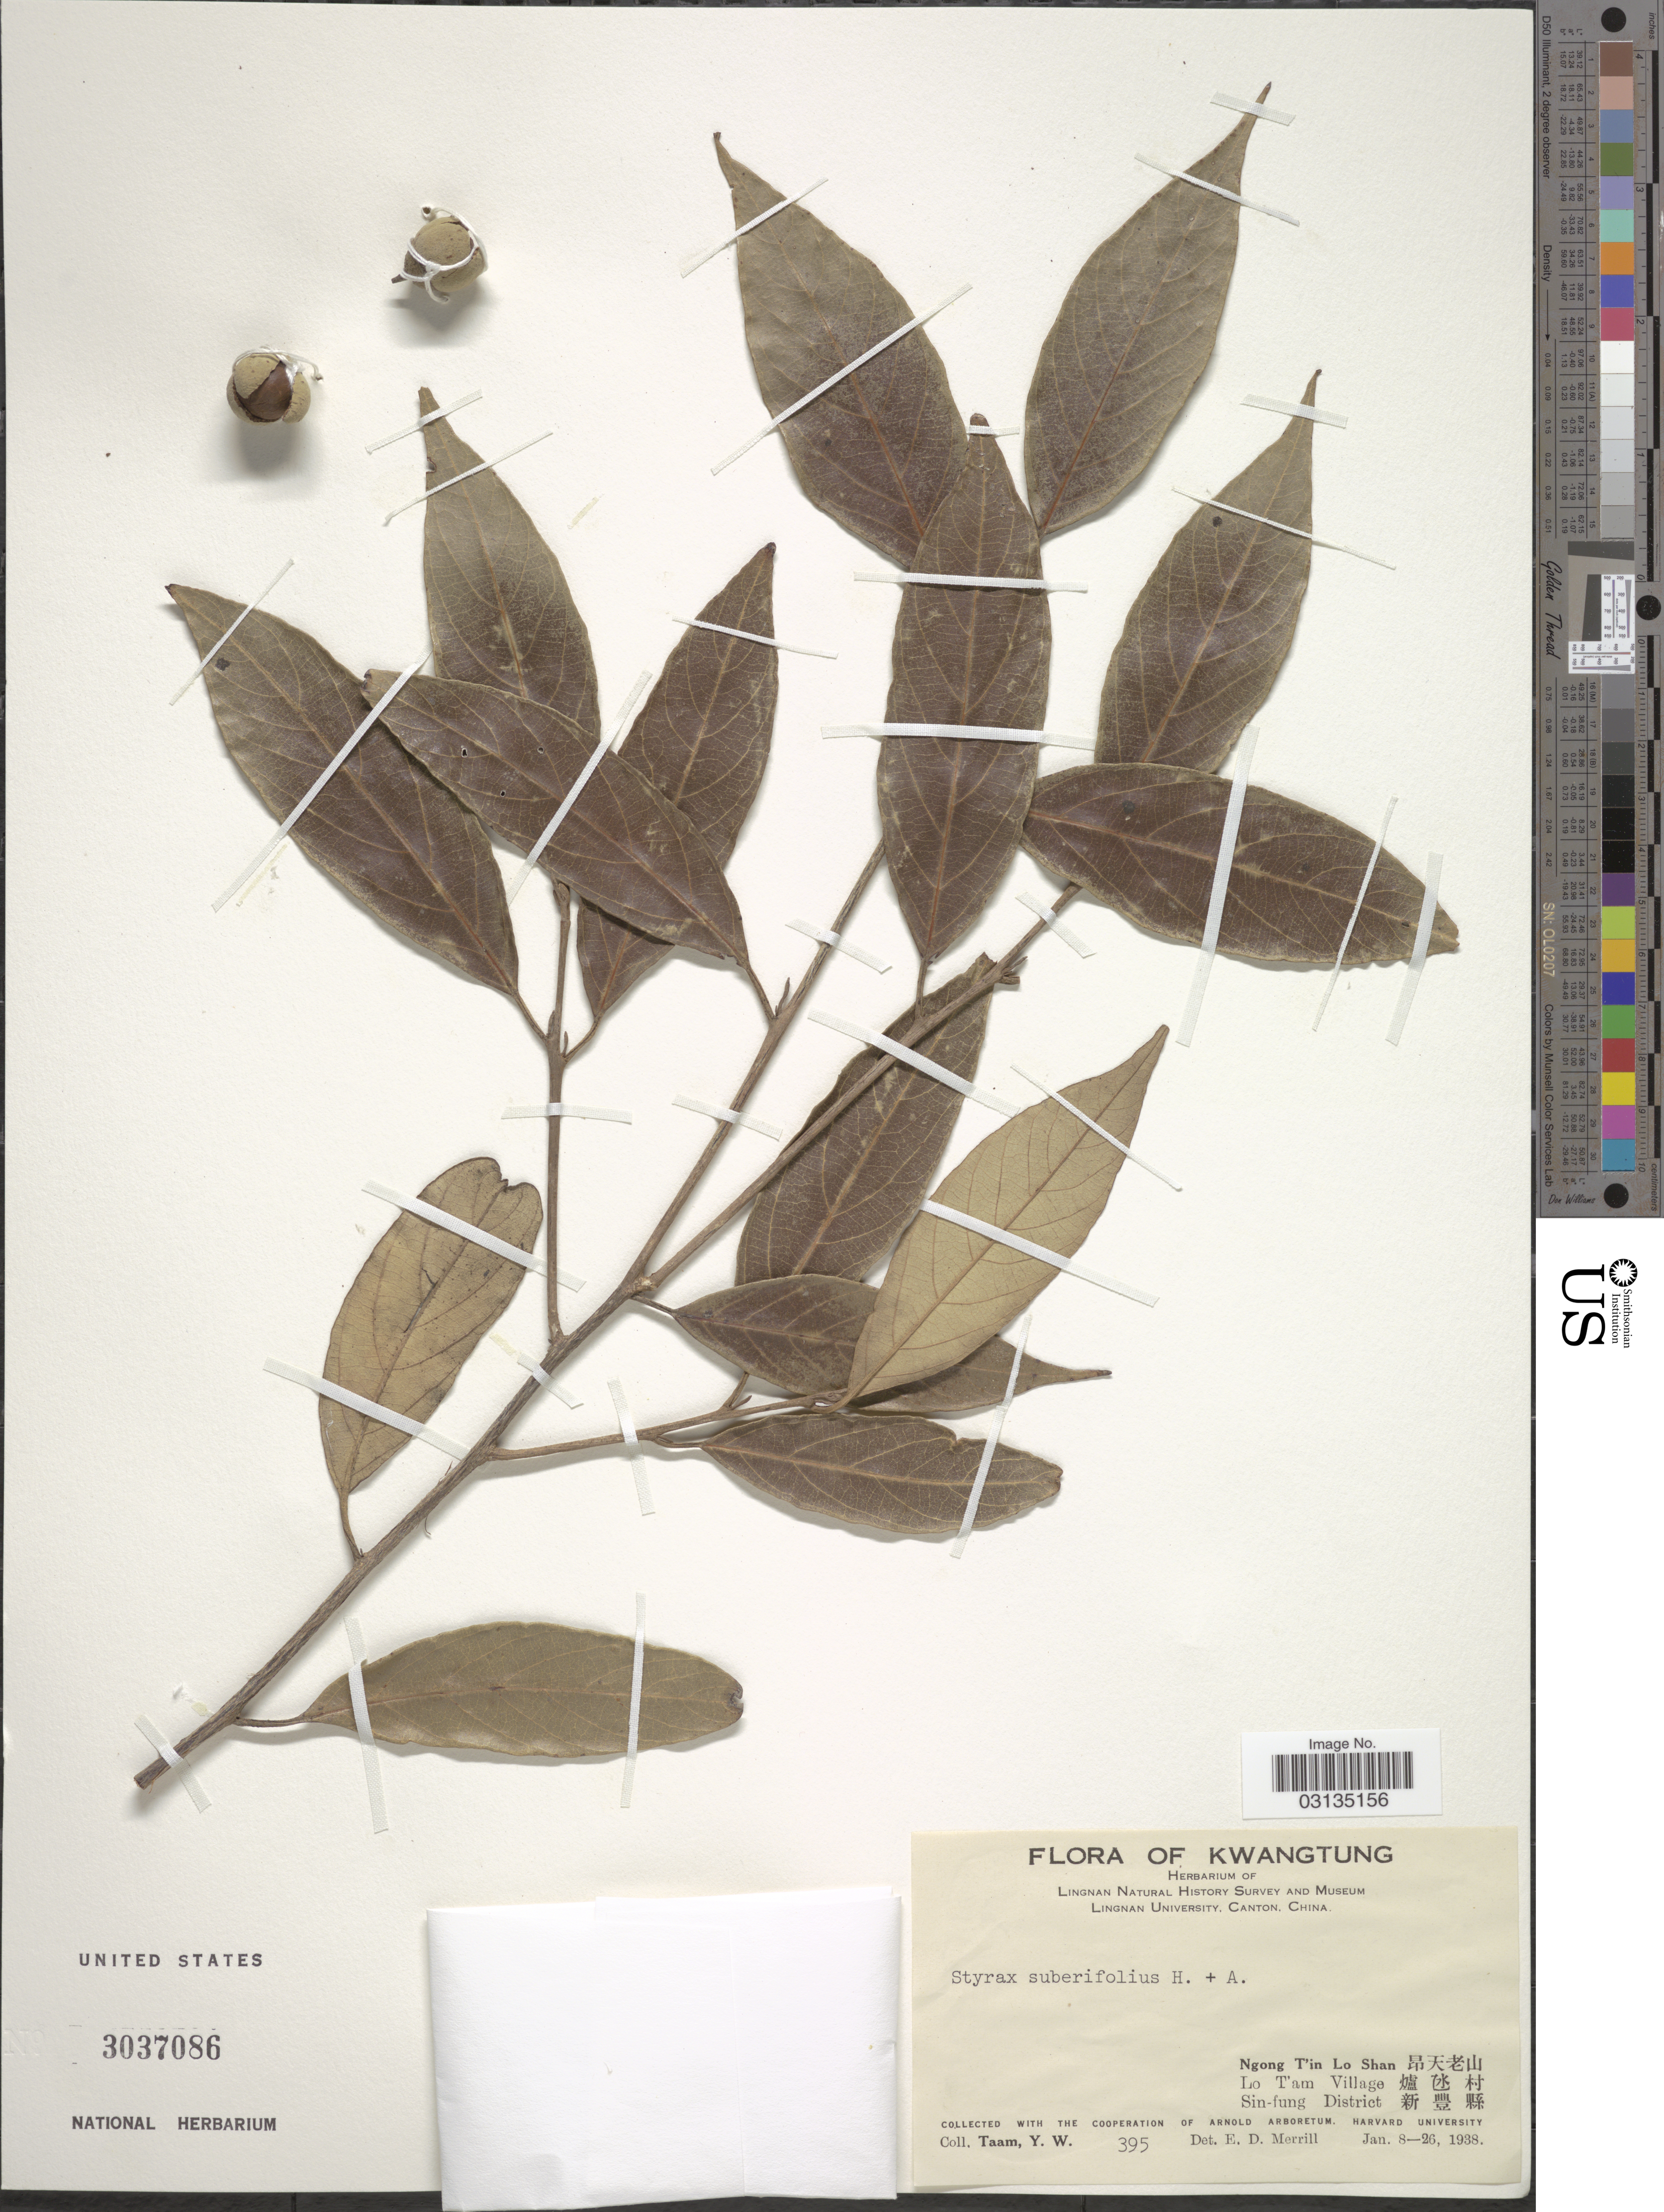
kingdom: Plantae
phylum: Tracheophyta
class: Magnoliopsida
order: Ericales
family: Styracaceae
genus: Styrax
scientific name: Styrax suberifolius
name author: Hook. & Arn.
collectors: Y. W. Taam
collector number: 395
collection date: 1938-01-08/1938-01-26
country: China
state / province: Guangdong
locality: Kwangtung, Ngong T'in Lo Shan, Lo T'am Village, Sin-fung District.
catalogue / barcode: US 3037086